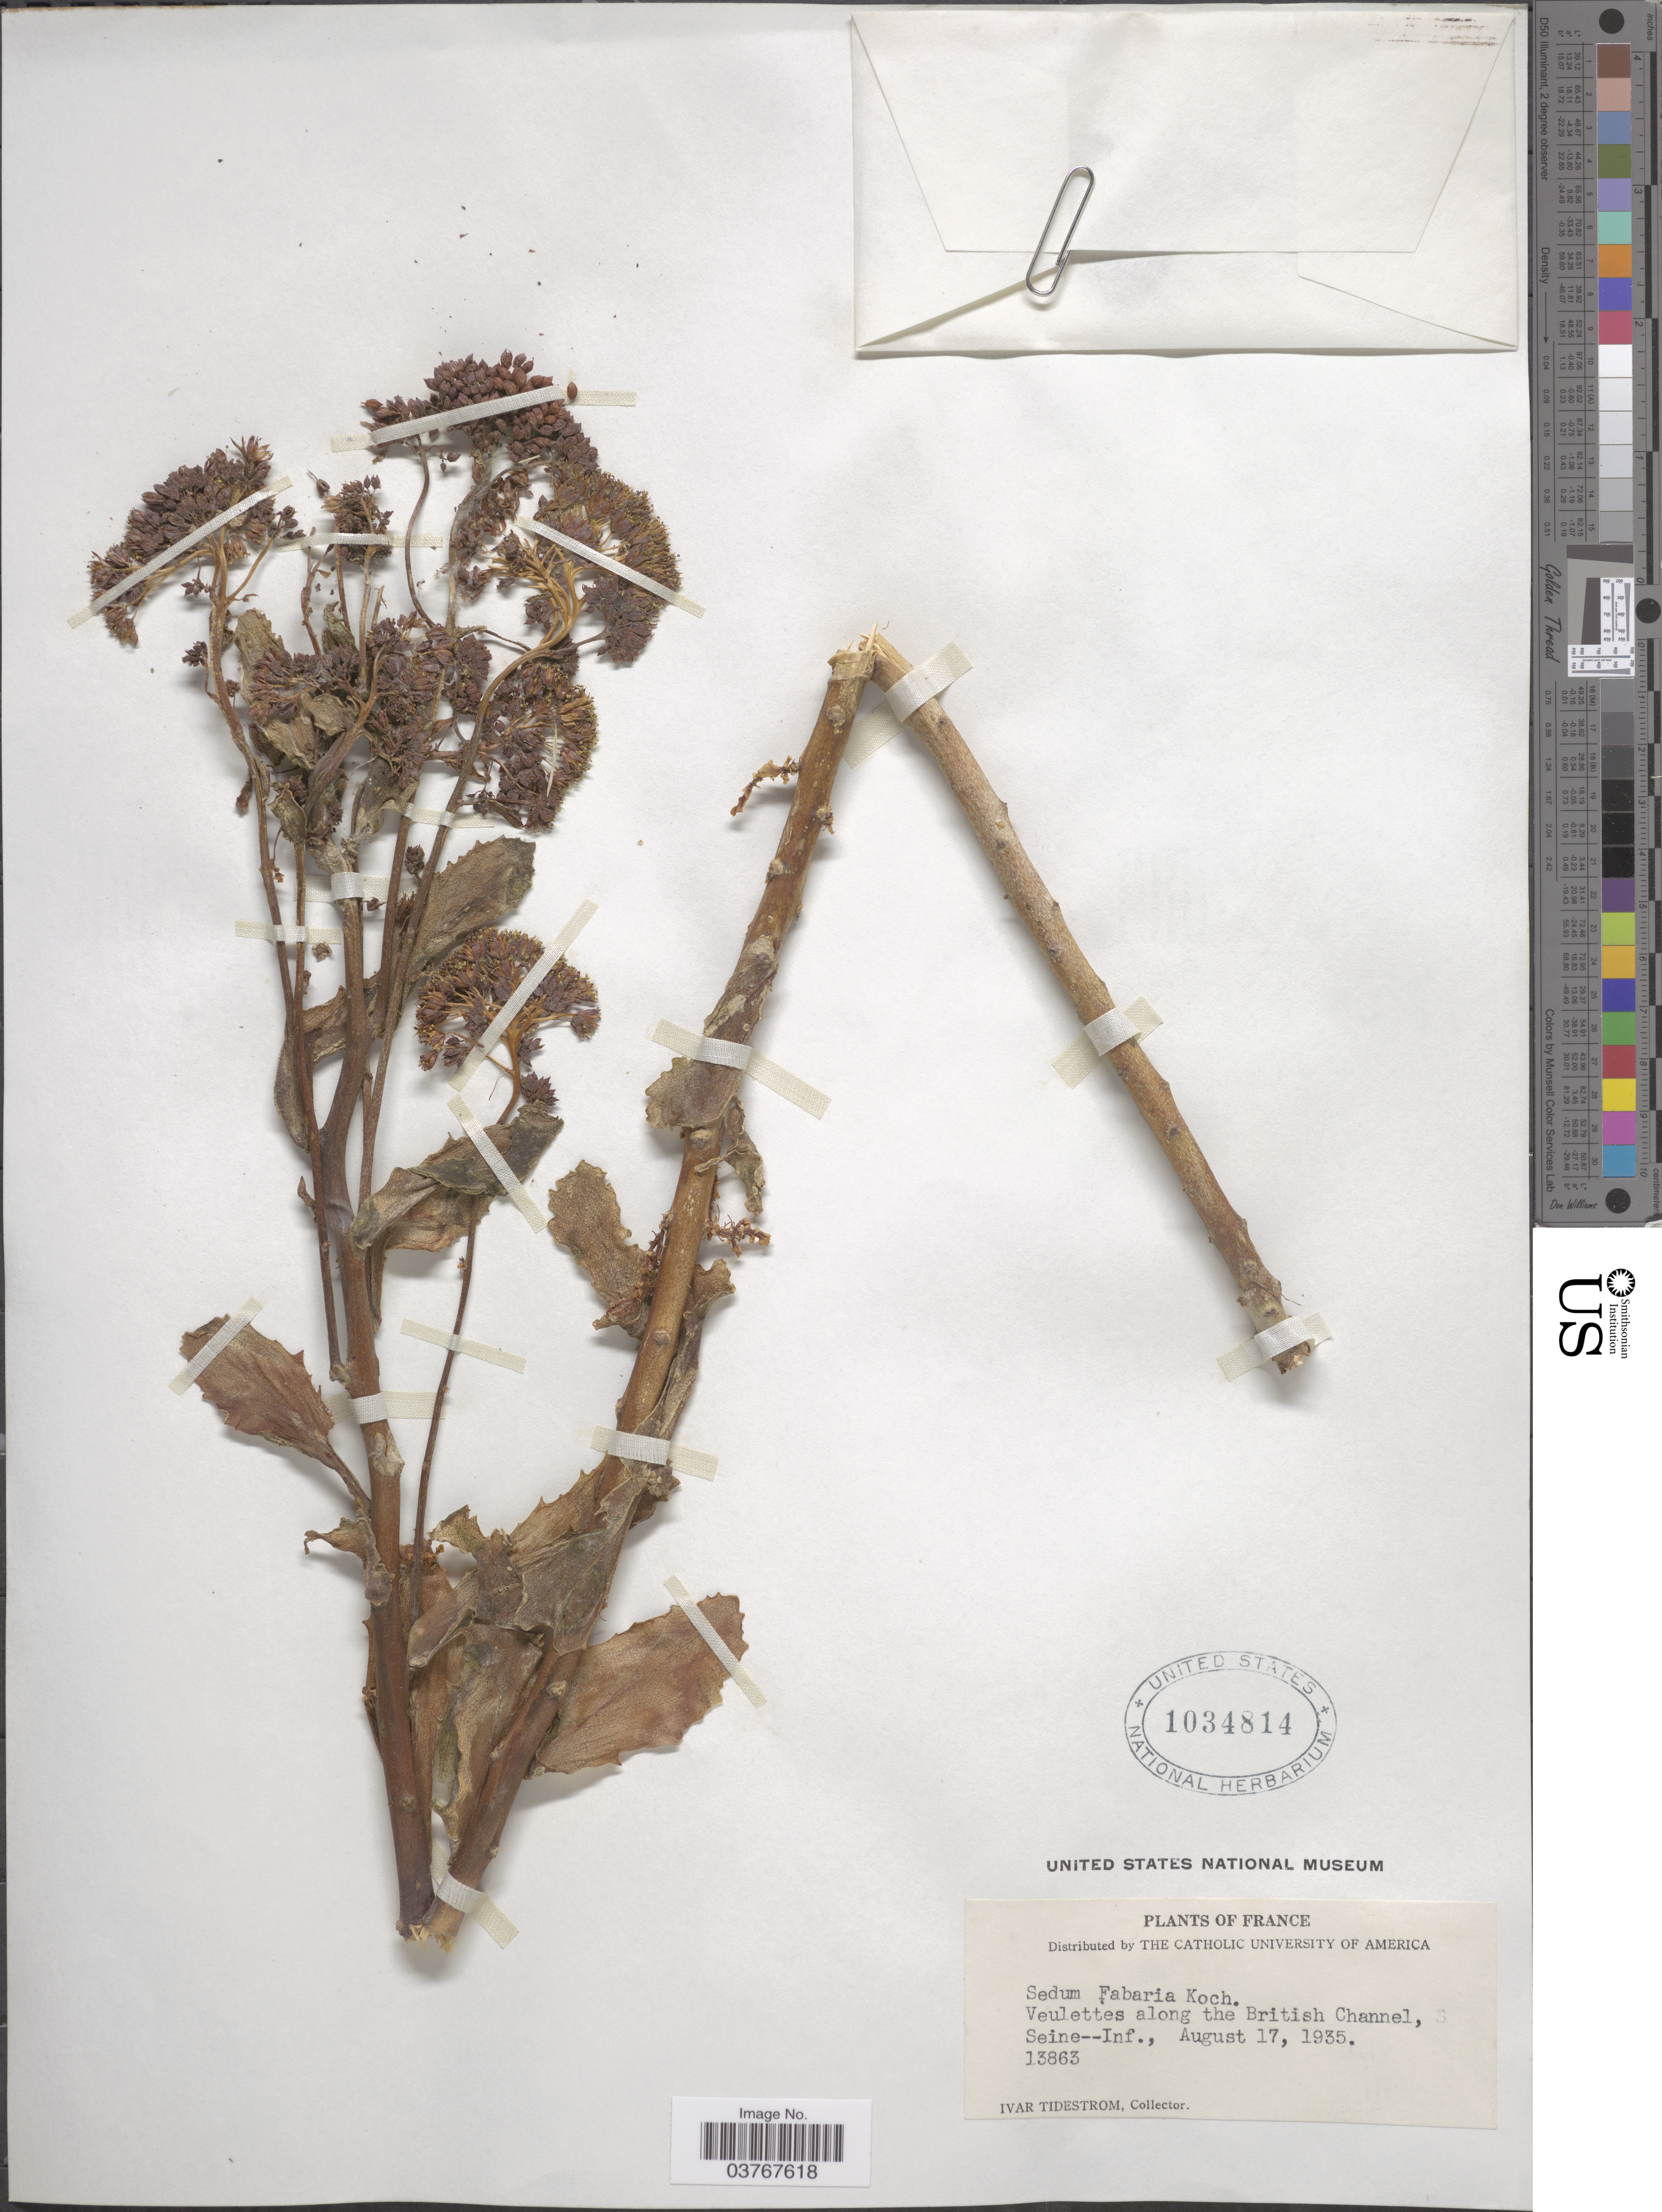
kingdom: Plantae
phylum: Tracheophyta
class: Magnoliopsida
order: Saxifragales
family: Crassulaceae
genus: Sedum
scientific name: Sedum fabaria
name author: W.D.J. Koch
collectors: I. F. Tidestrom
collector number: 13863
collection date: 1935-08-17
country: France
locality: Veulettes along the British Channel, Seine-- Inf.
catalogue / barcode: US 1034814